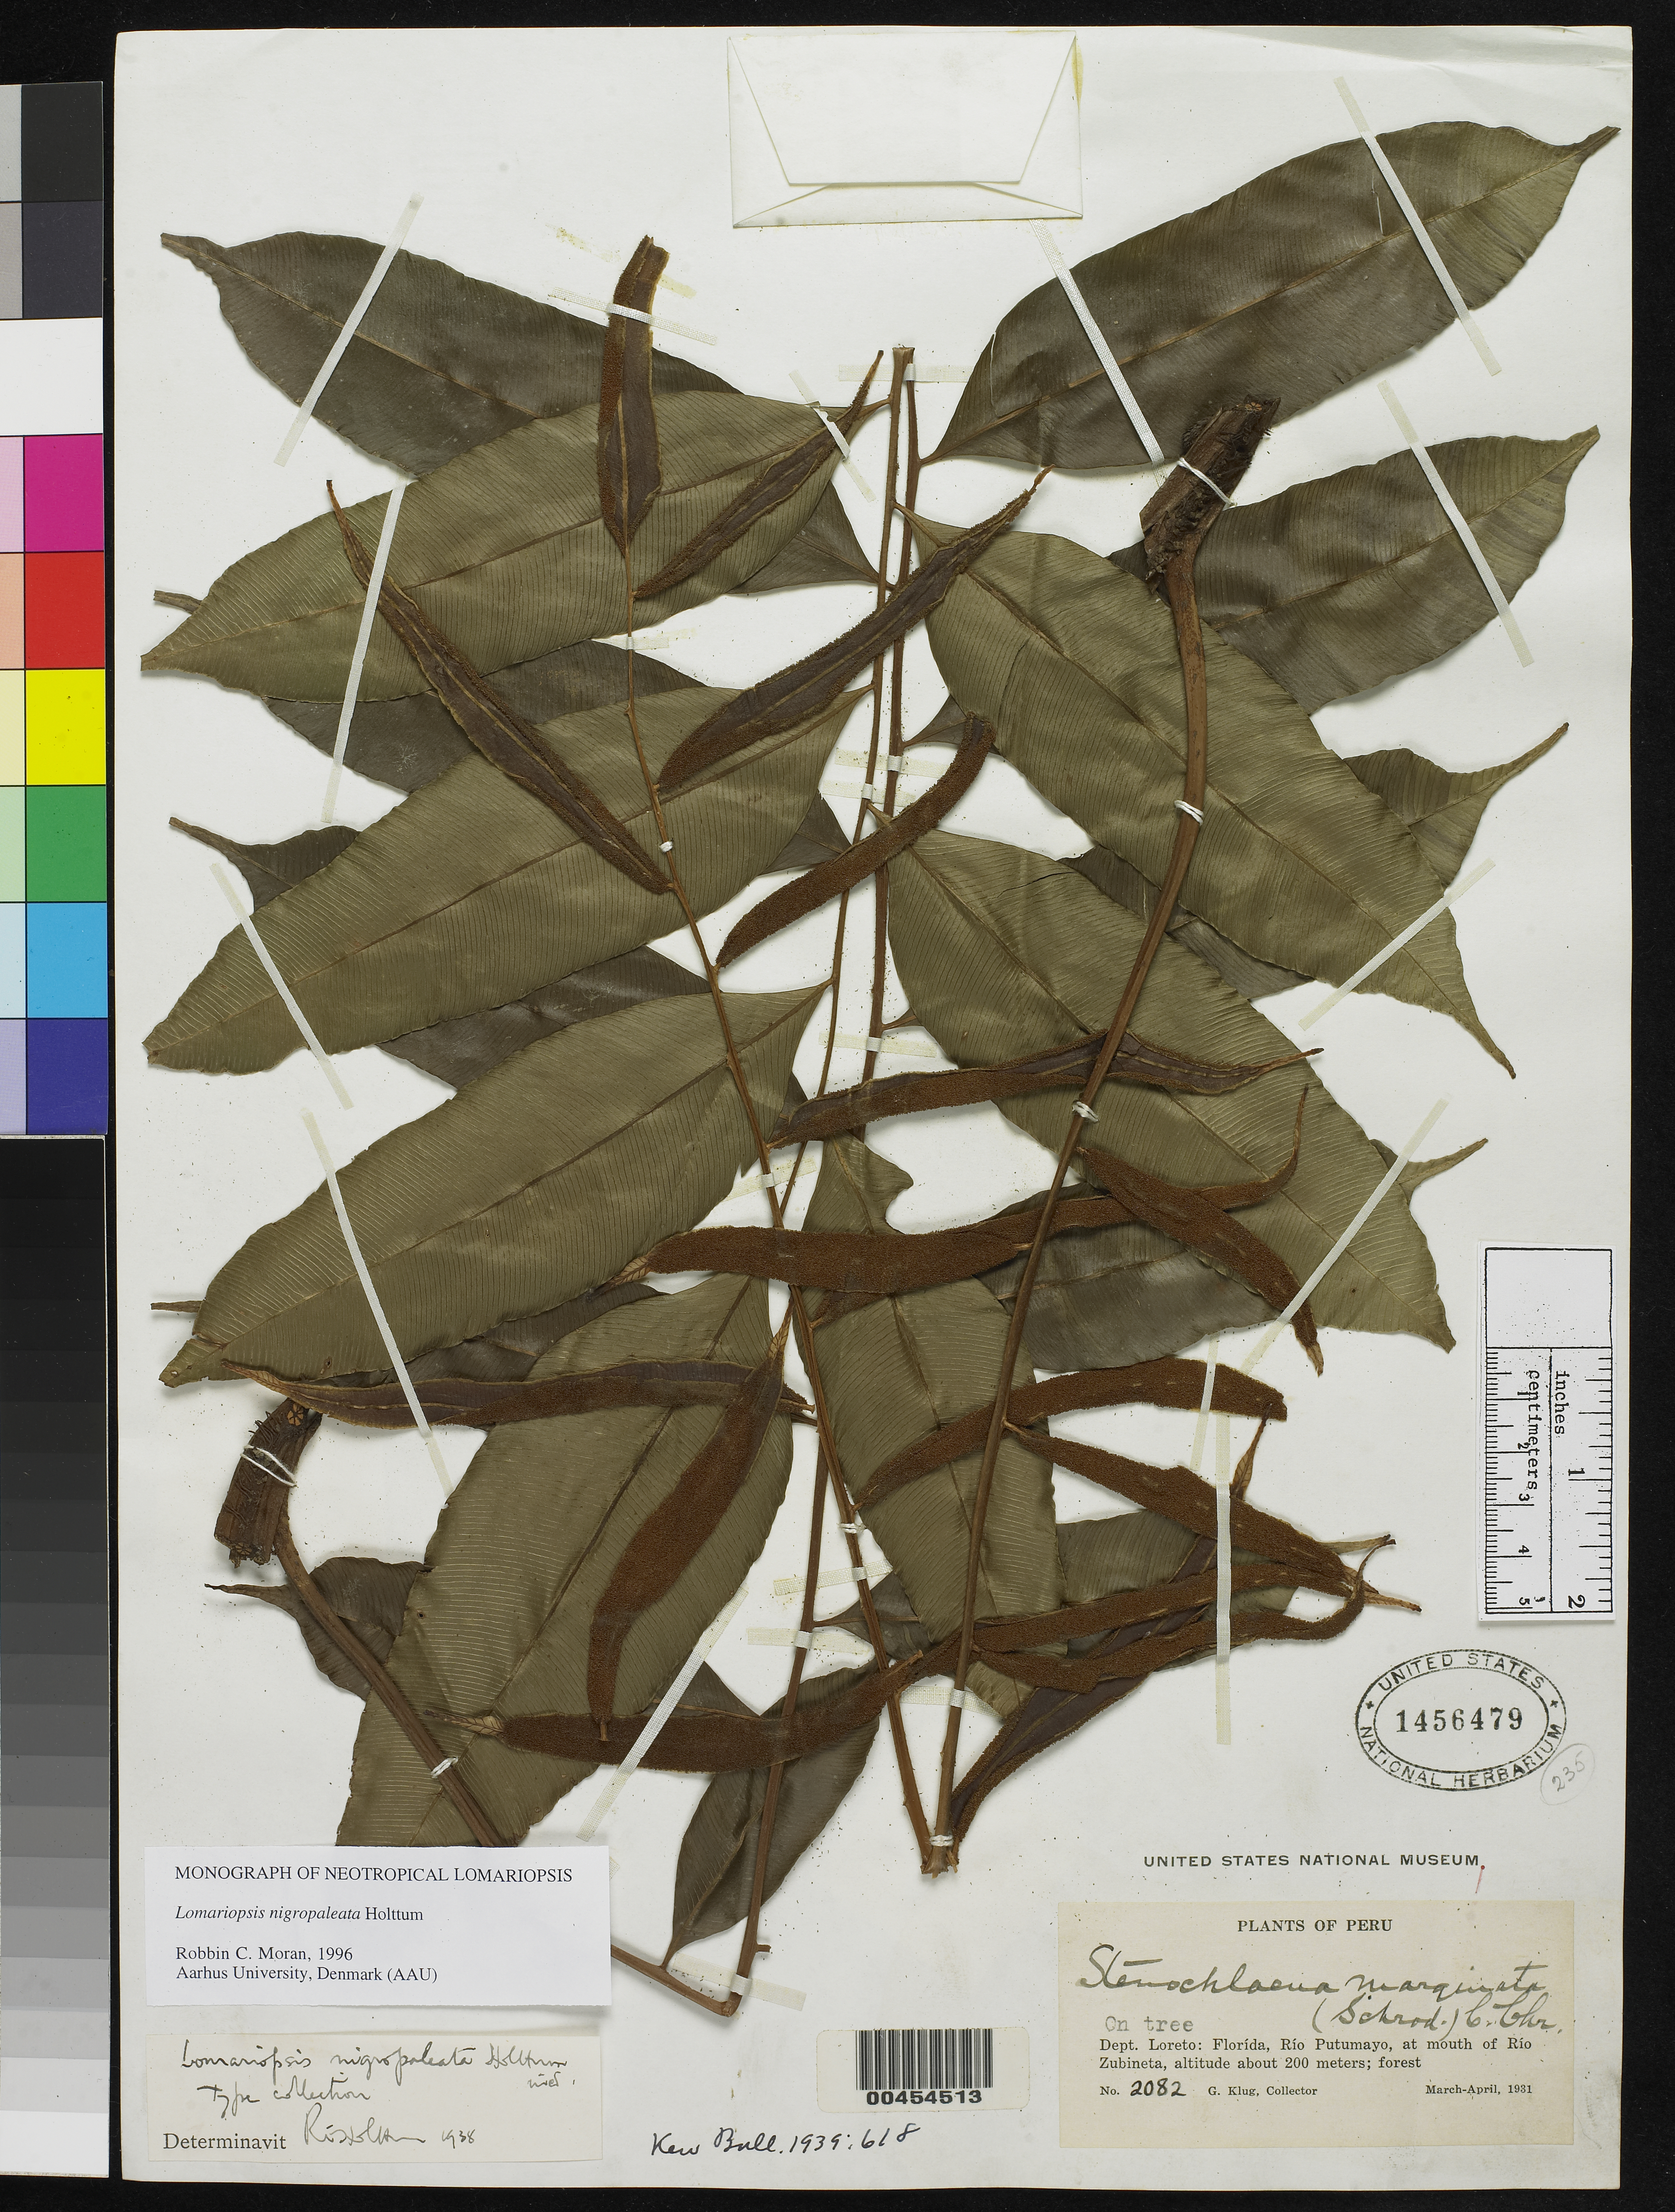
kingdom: Plantae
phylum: Tracheophyta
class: Polypodiopsida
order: Polypodiales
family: Lomariopsidaceae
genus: Lomariopsis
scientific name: Lomariopsis nigropaleata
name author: Holttum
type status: Type Collection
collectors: G. Klug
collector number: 2082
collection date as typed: Mar 1931 to -- Apr 1931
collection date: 1931-03/1931-04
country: Peru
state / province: Loreto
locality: Florida, Rio Putumayo, mouth of Rio Zubineta.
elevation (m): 200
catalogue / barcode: US 1456479